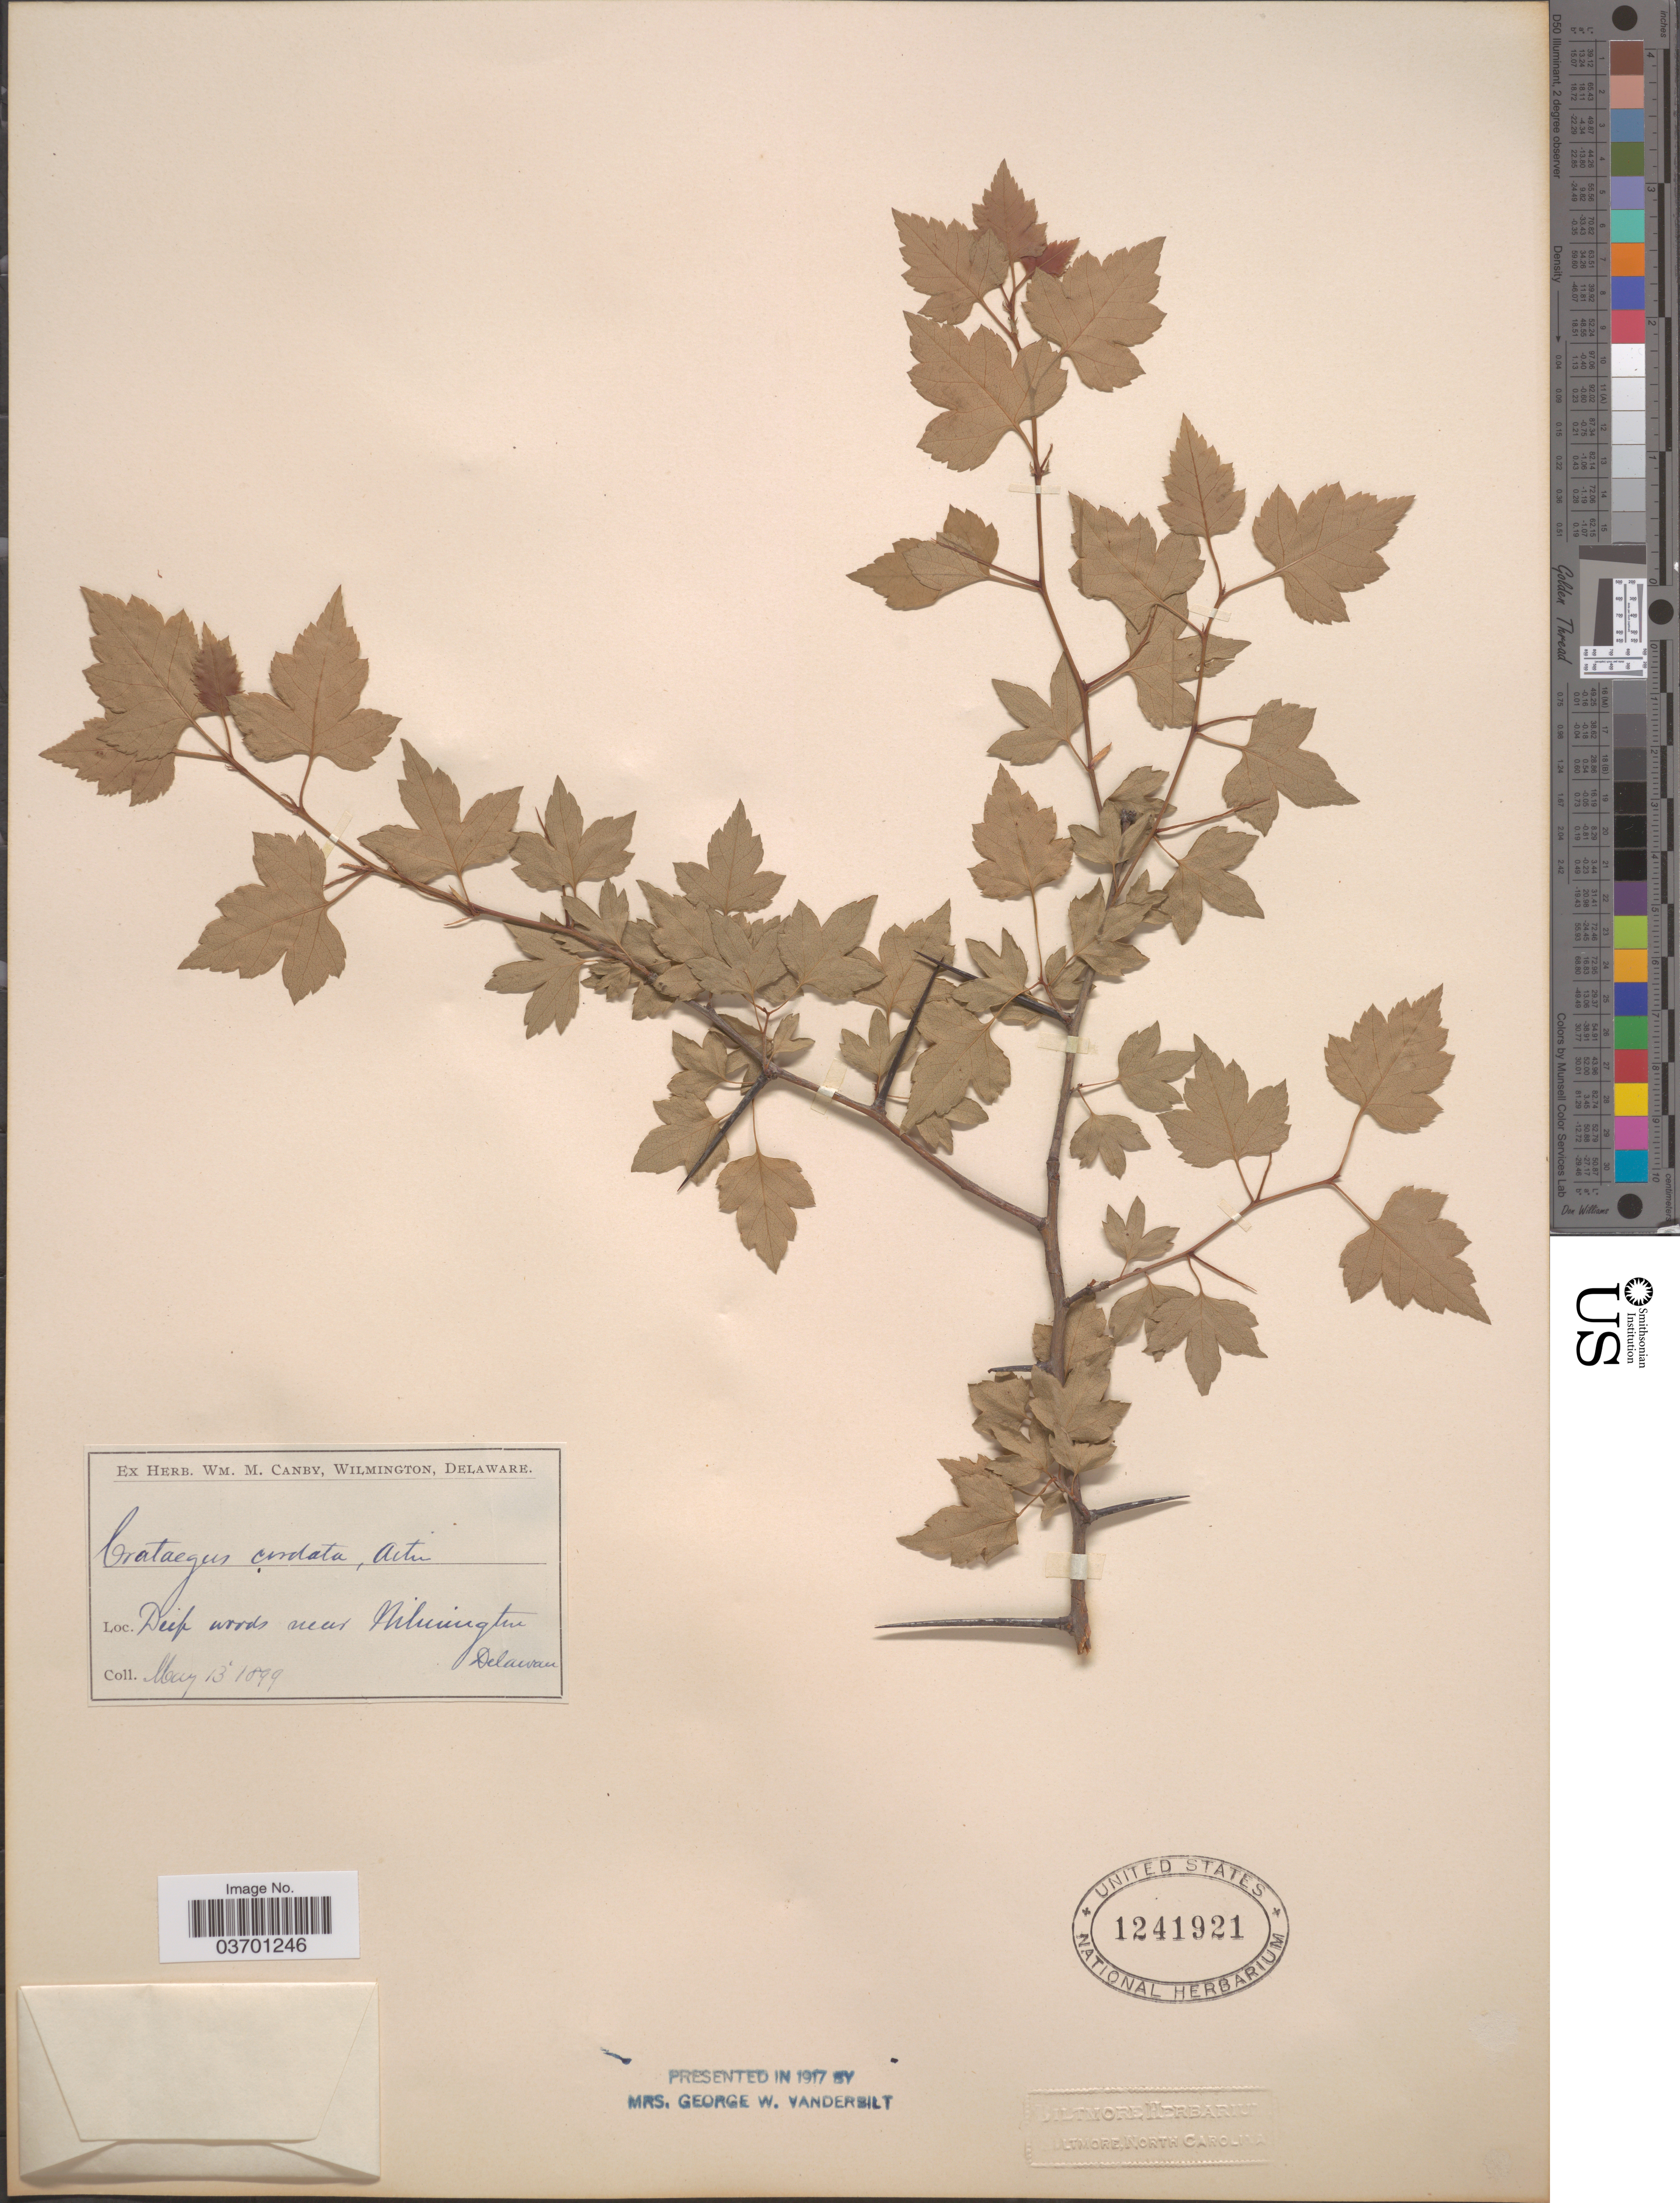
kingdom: Plantae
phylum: Tracheophyta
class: Magnoliopsida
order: Rosales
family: Rosaceae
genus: Crataegus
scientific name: Crataegus phaenopyrum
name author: (L. f.) Medik.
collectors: ex herb. W.M. Canby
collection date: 1899-05-13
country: United States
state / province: Delaware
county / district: New Castle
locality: Deep woods near Wilmington.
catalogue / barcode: US 1241921